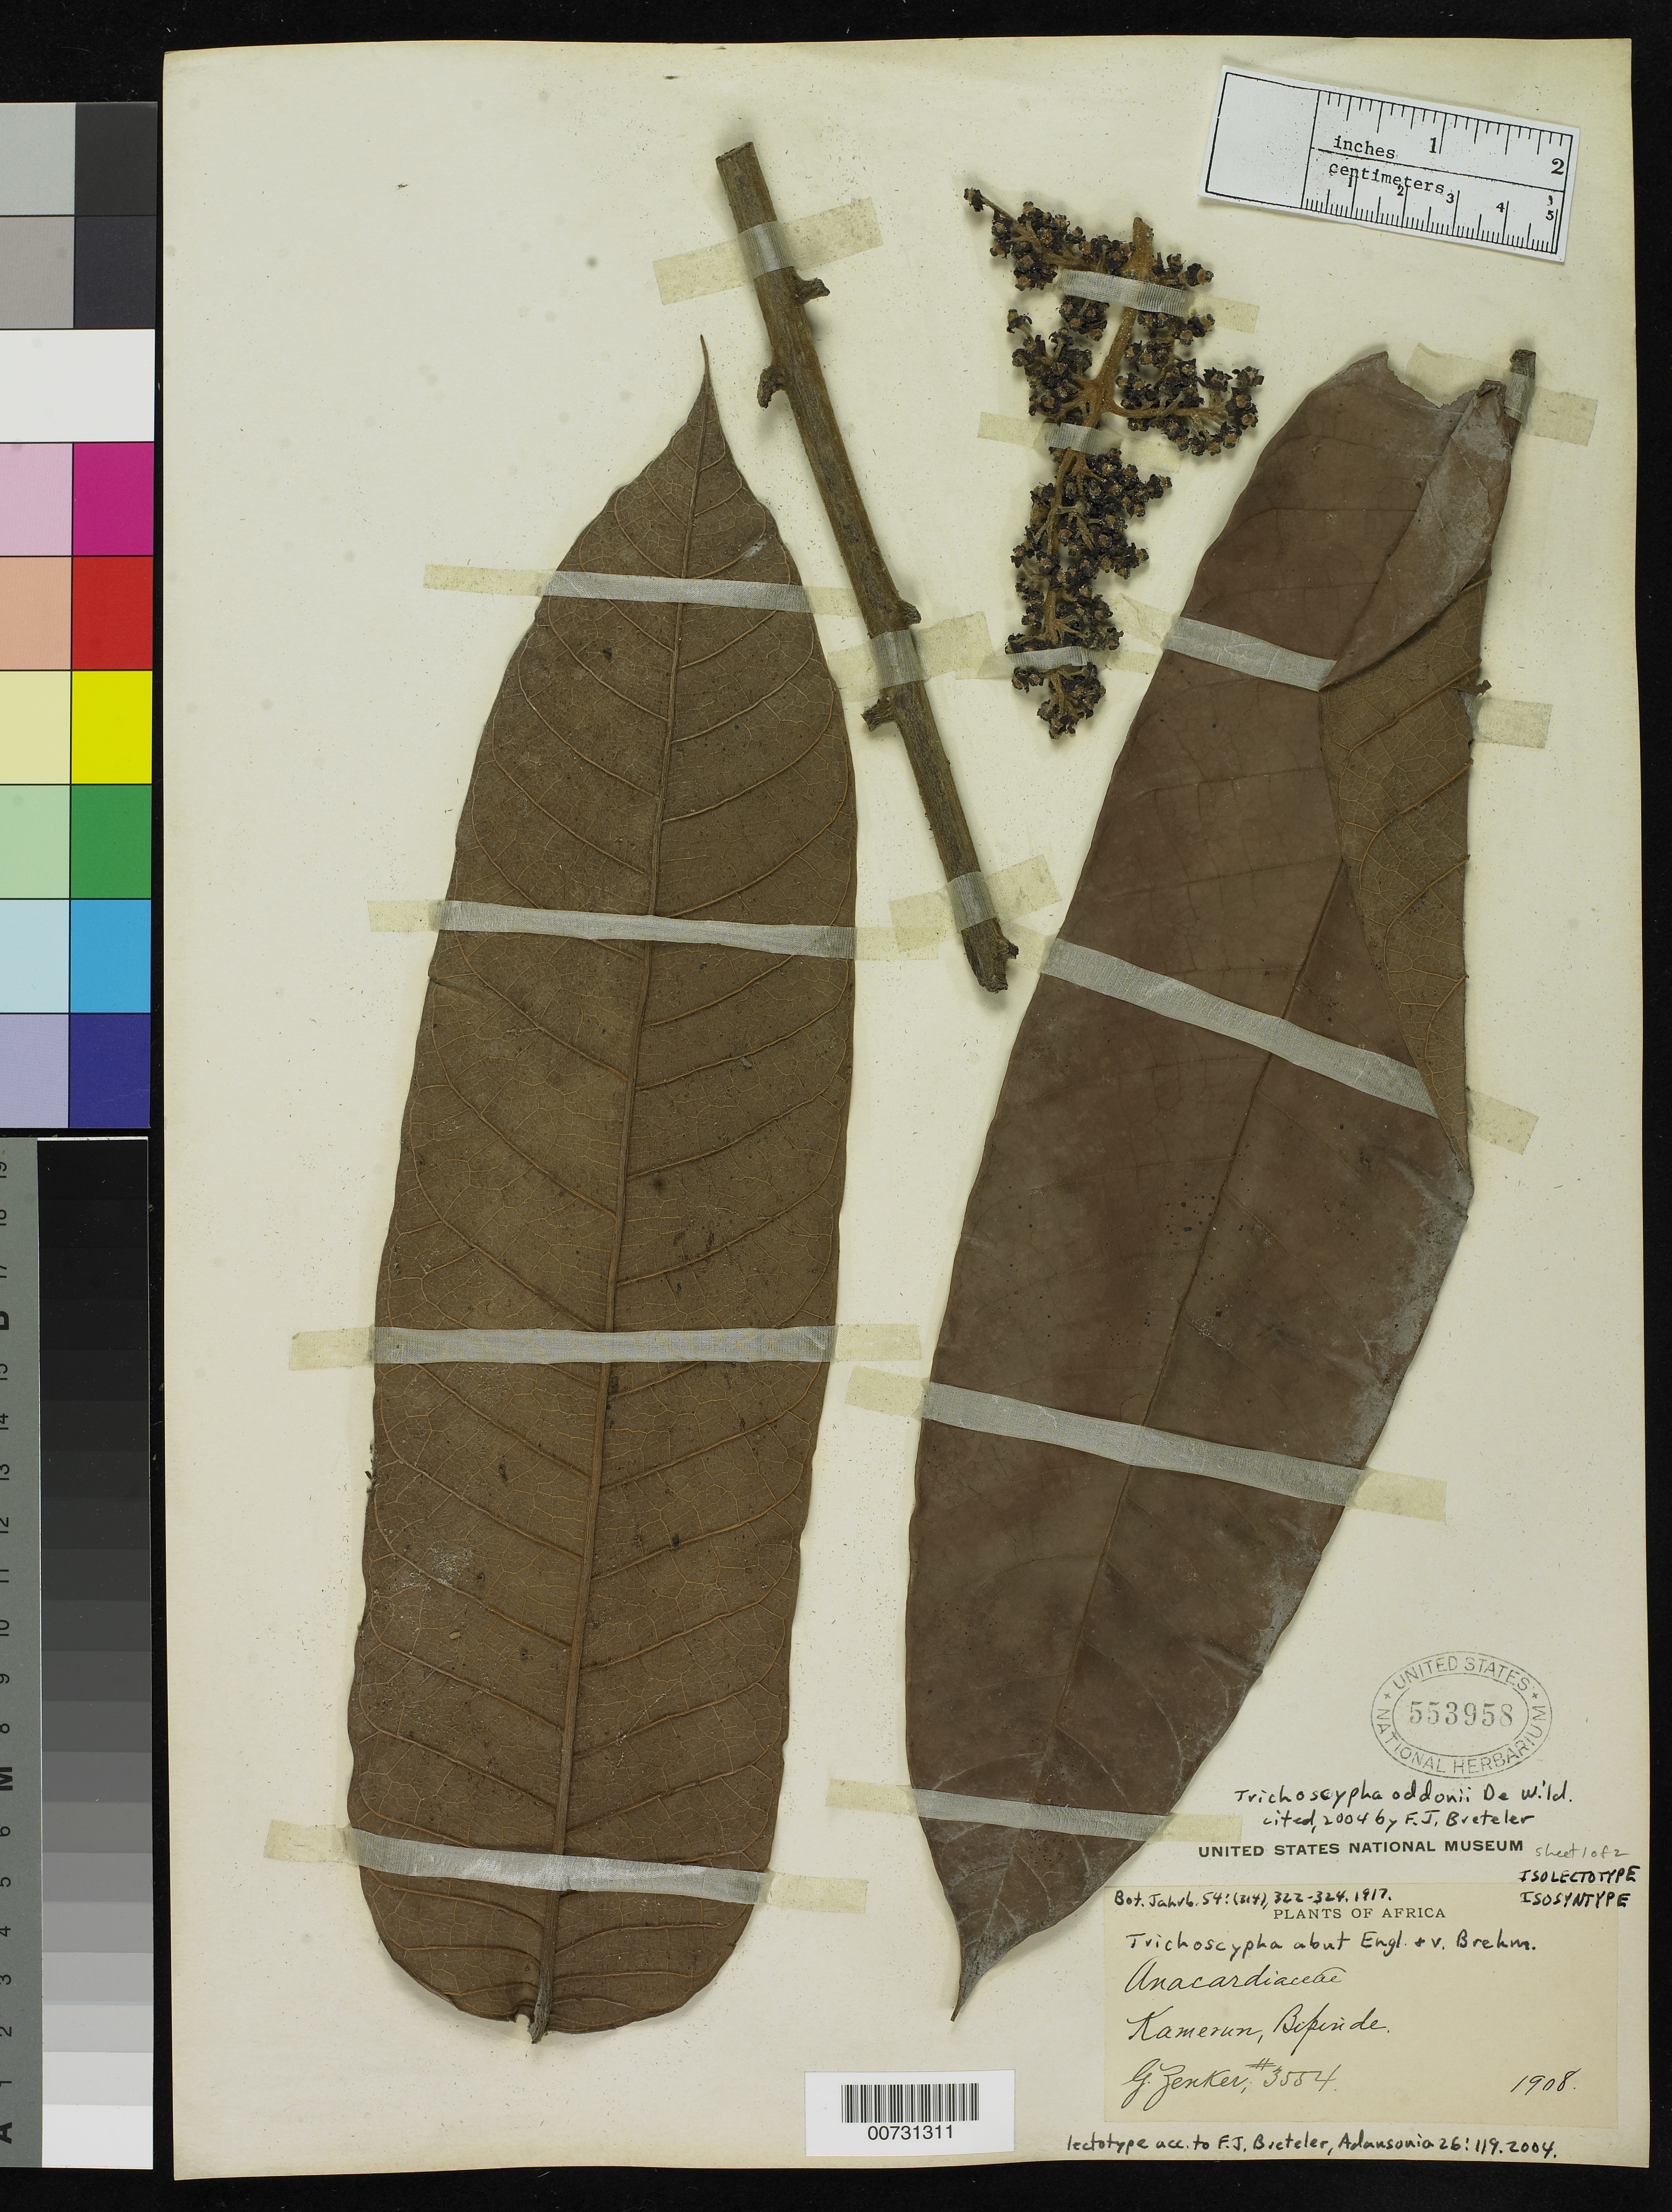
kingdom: Plantae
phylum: Tracheophyta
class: Magnoliopsida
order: Sapindales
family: Anacardiaceae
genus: Trichoscypha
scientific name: Trichoscypha abut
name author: Engl. & Brehmer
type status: Isolectotype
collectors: G. A. Zenker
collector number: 3554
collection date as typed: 1908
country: Cameroon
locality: Kamerun, Bipinde.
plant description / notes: Sheet 1 of 2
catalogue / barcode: US 553958